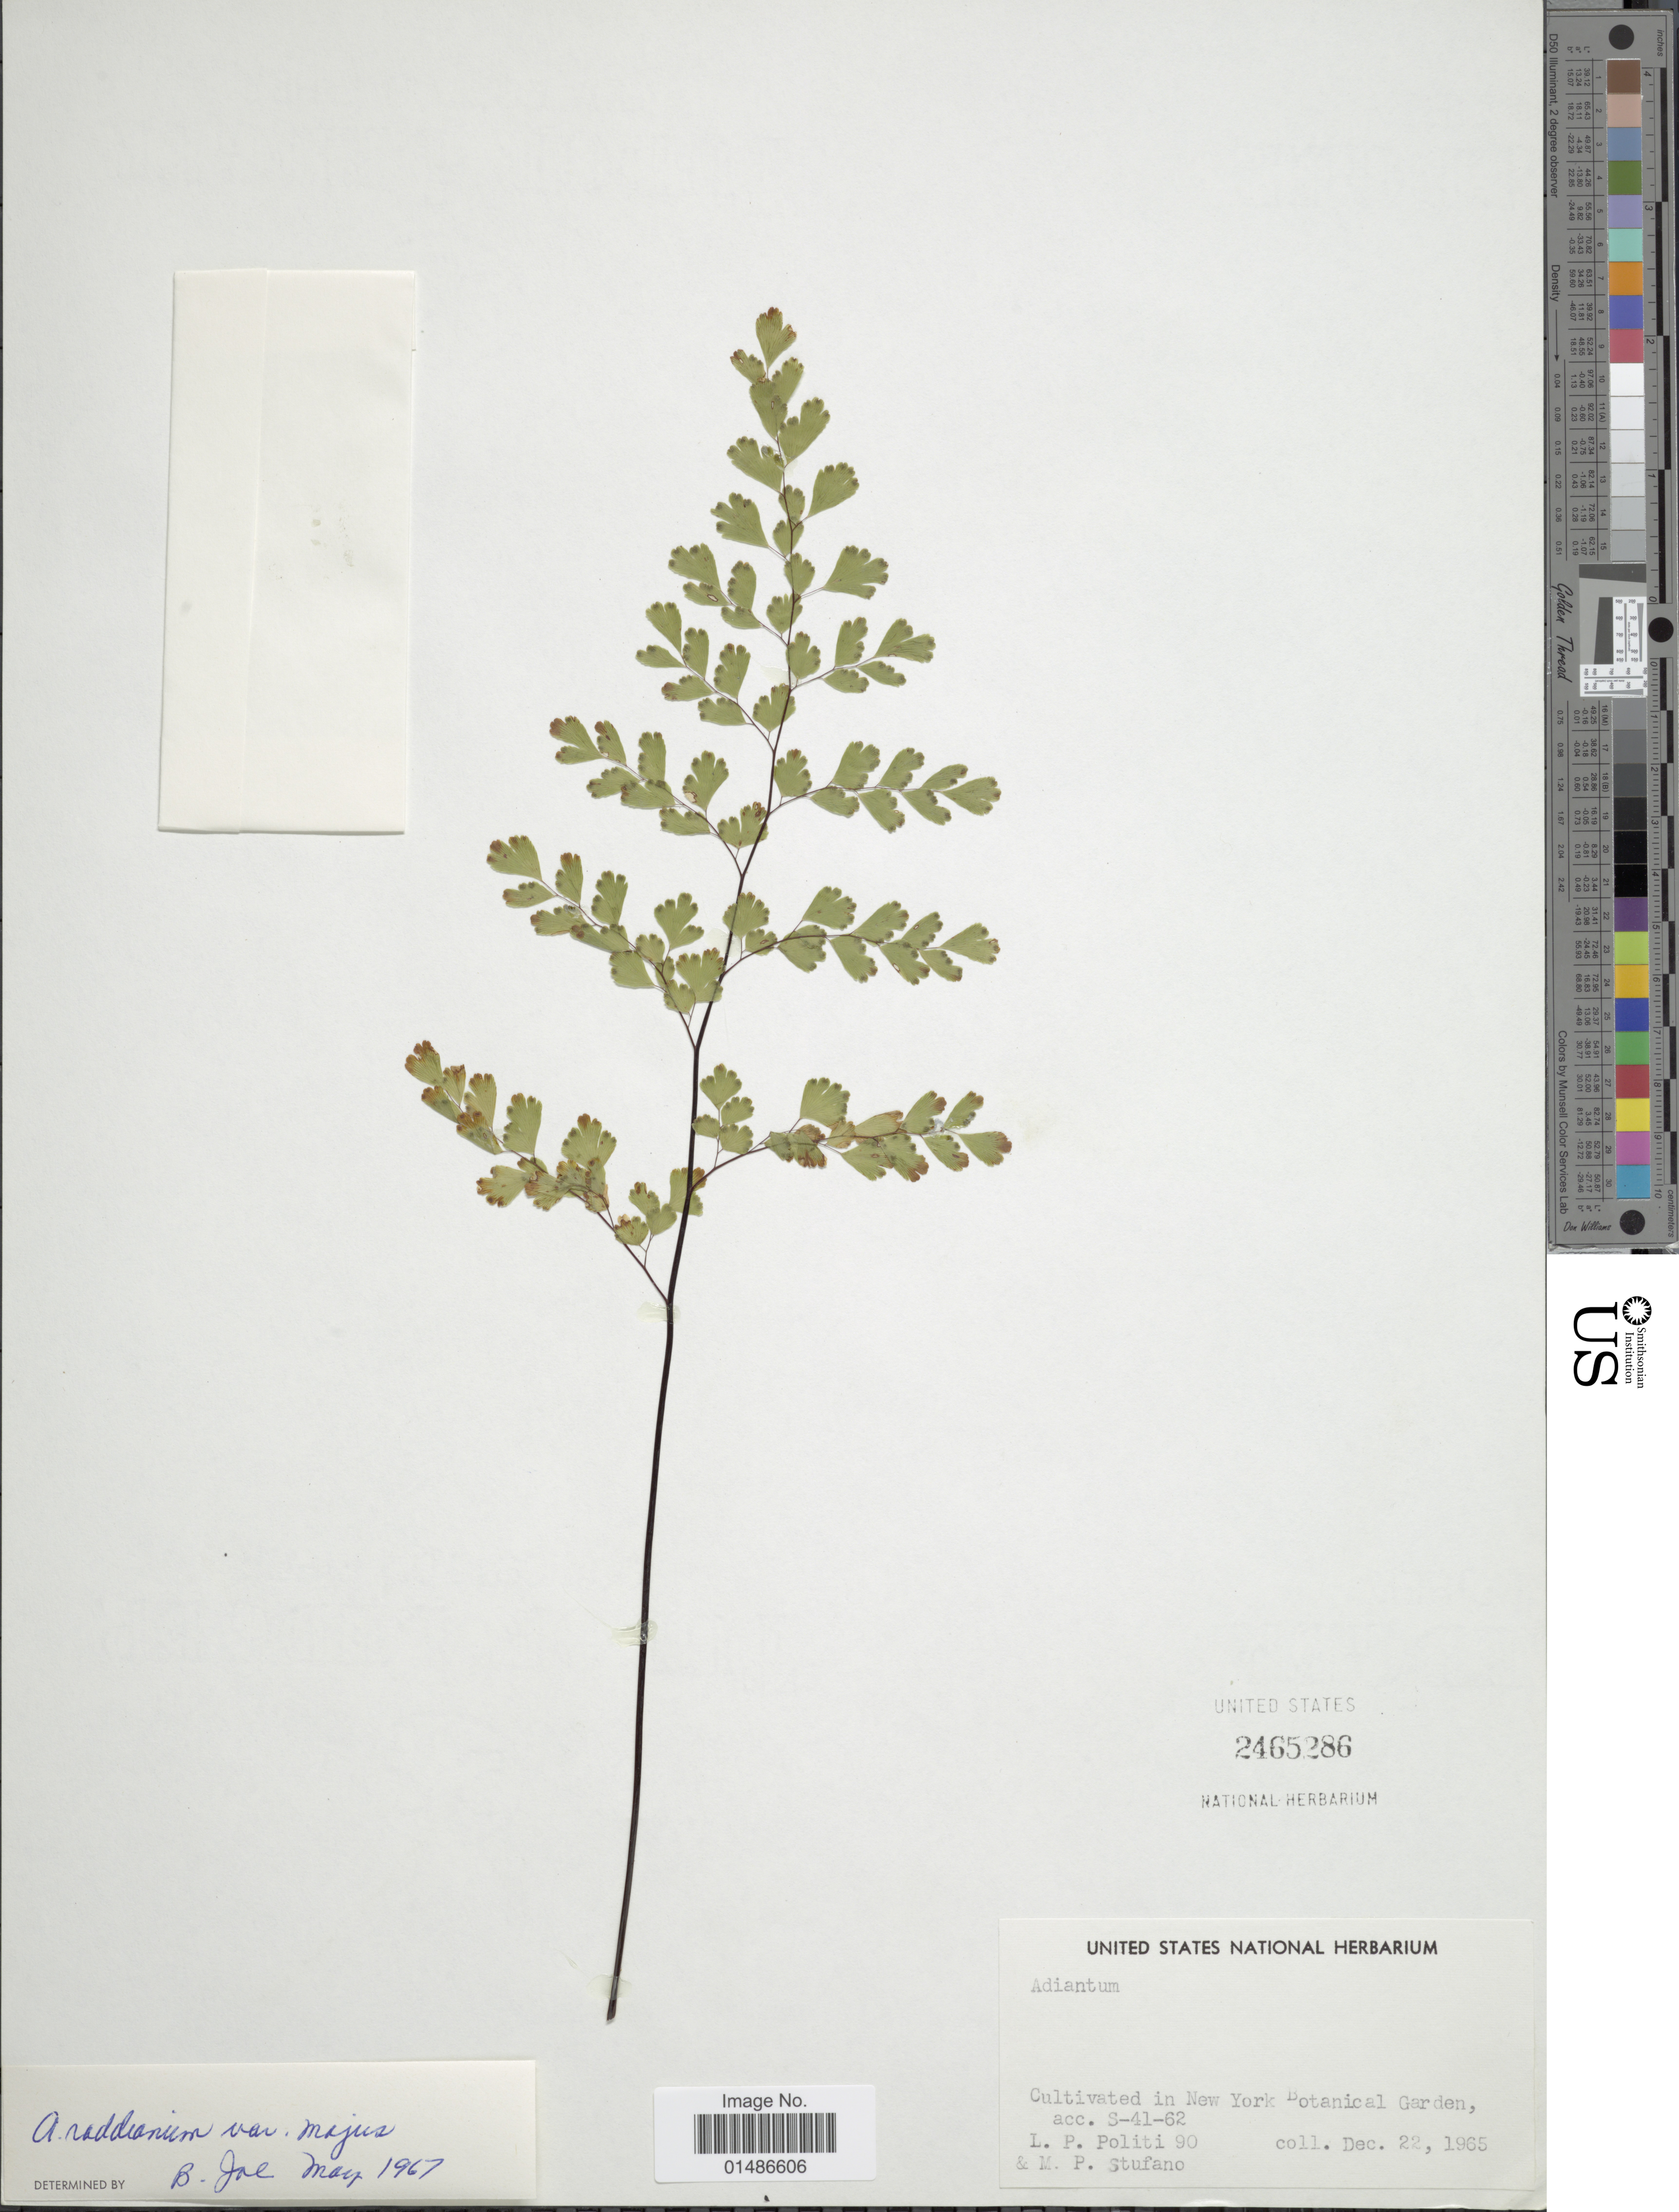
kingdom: Plantae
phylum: Tracheophyta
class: Polypodiopsida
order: Polypodiales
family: Pteridaceae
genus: Adiantum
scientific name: Adiantum raddianum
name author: C. Presl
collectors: L. Politi & M. Stufano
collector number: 90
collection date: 1965-12-22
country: United States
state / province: New York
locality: Cultivated in New York Botanical Garden, acc. S-41-62.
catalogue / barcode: US 2465286